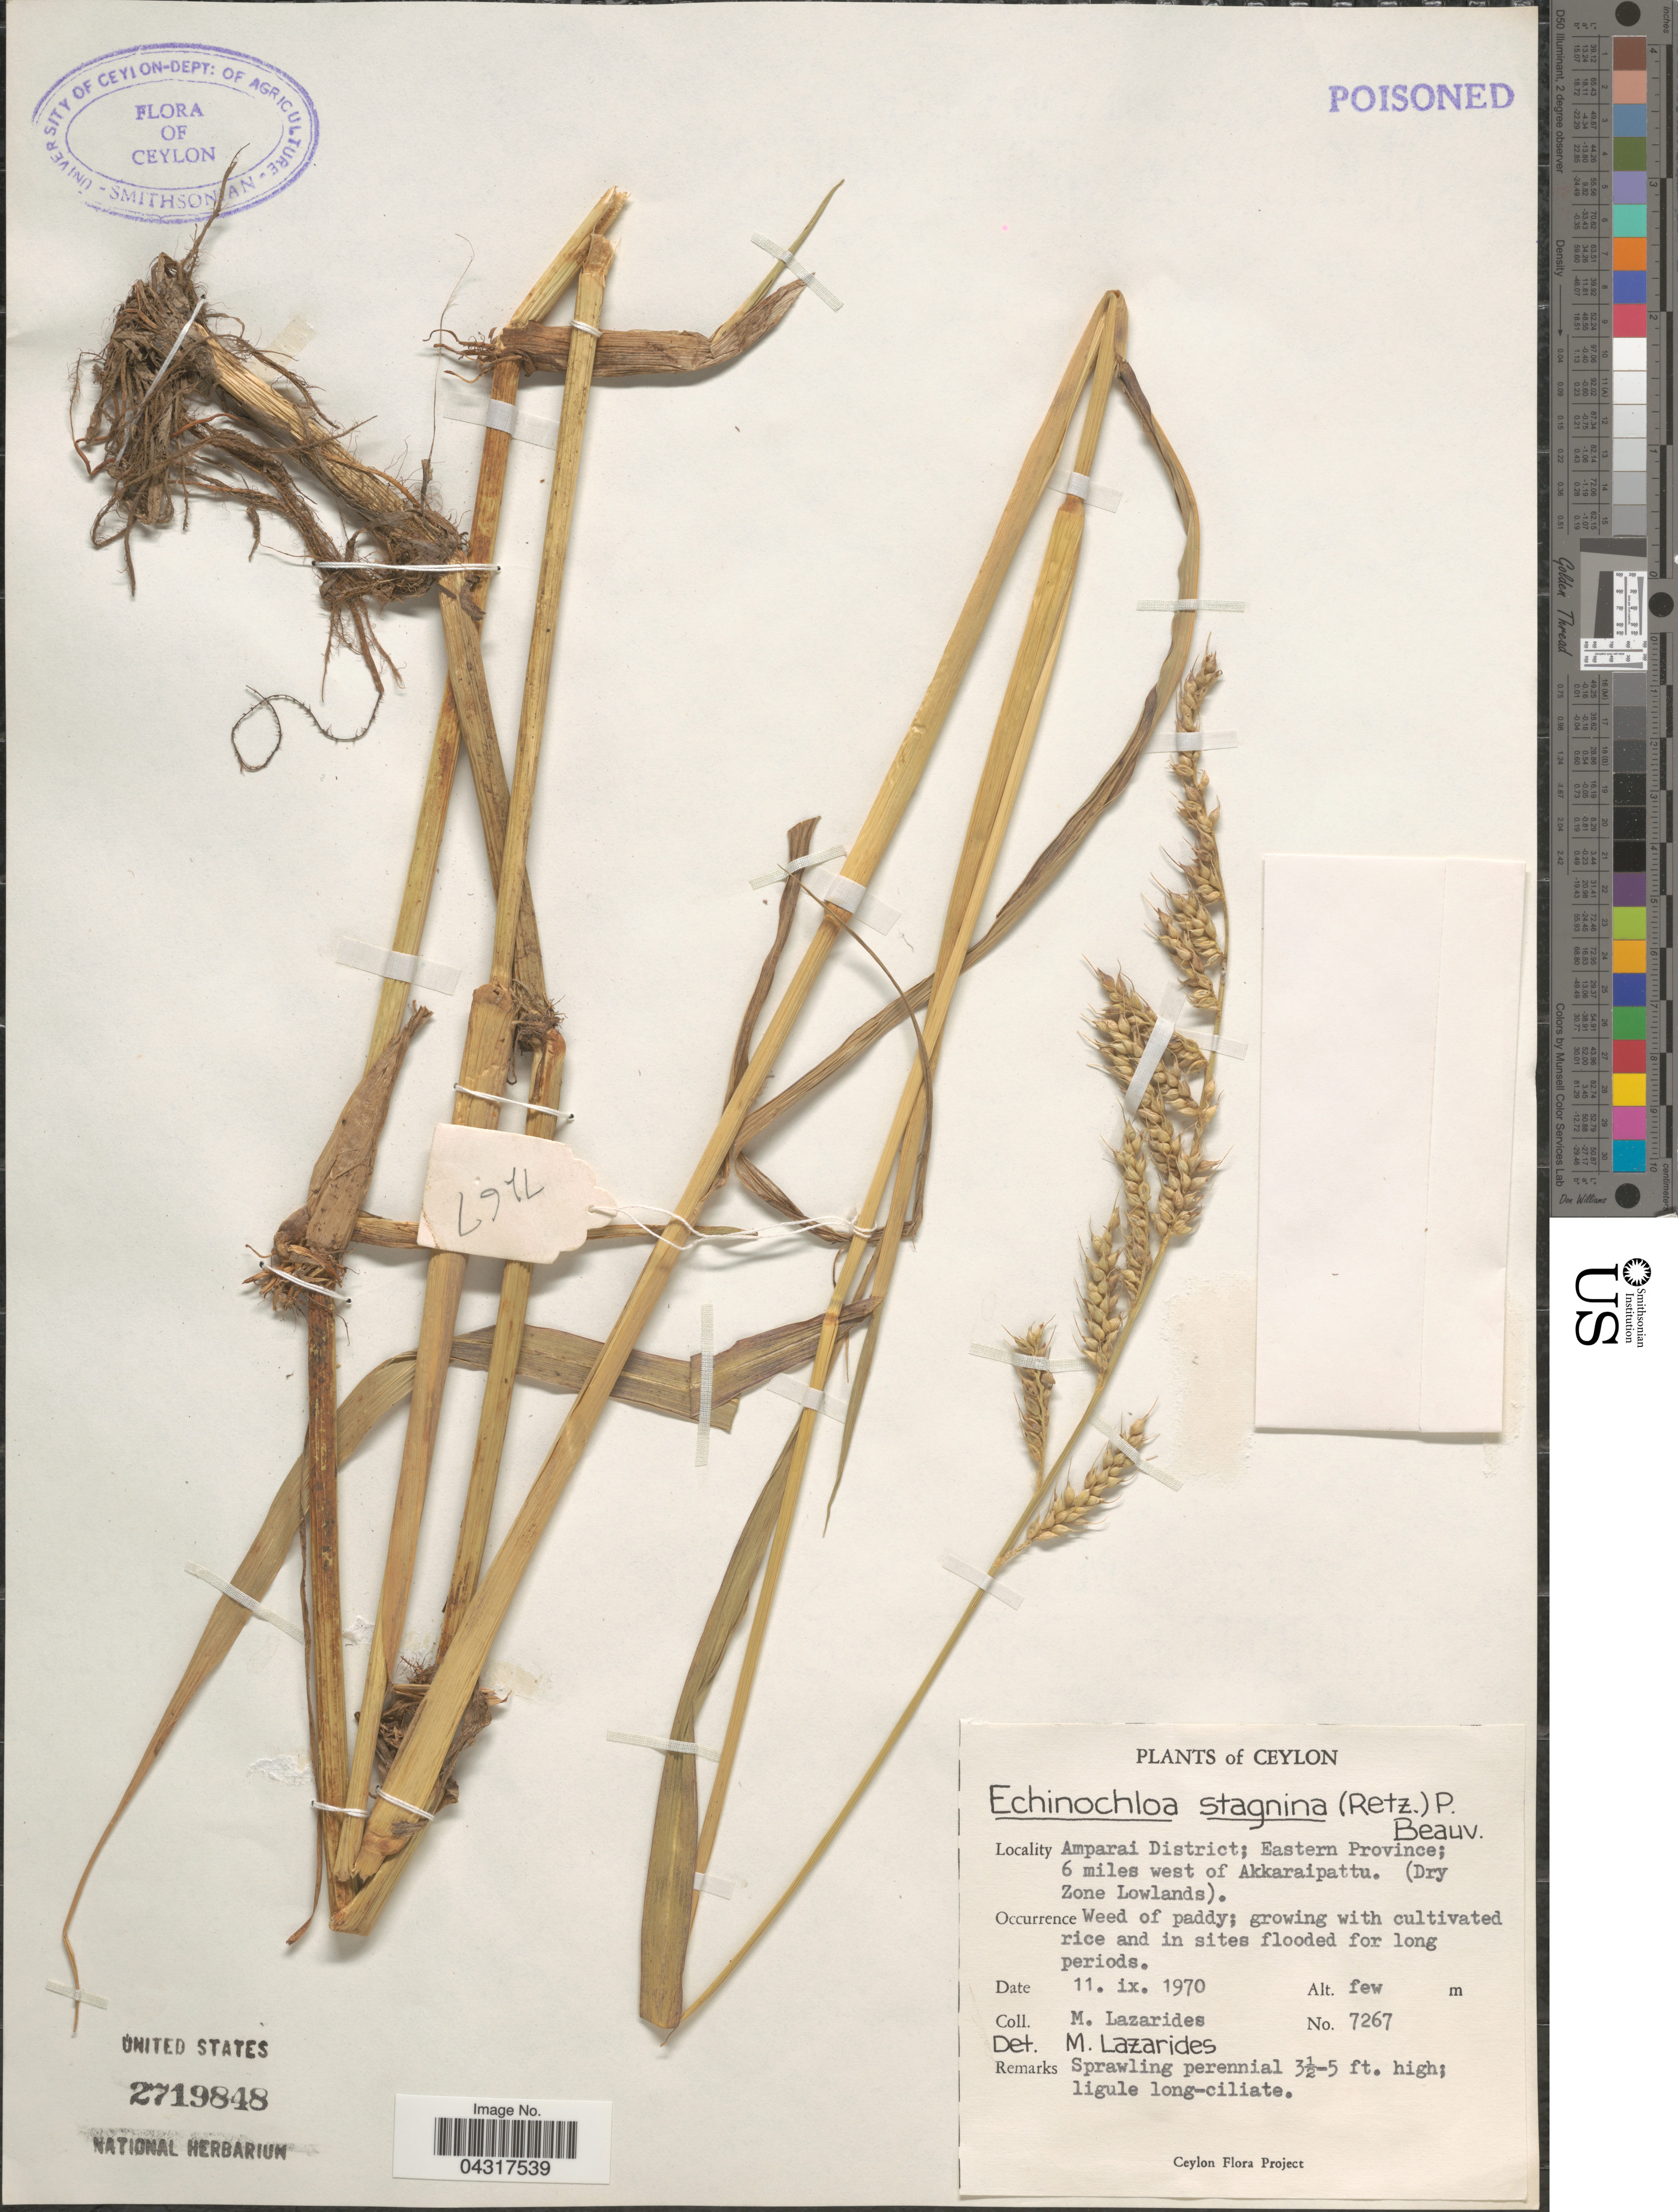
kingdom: Plantae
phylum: Tracheophyta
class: Liliopsida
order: Poales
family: Poaceae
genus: Echinochloa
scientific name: Echinochloa stagnina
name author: (Retz.) P. Beauv.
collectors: M. Lazarides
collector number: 7267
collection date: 1970-09-11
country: Sri Lanka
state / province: Eastern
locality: Ceylon. Amparai District; 6 miles west of Akkaraipatty. (Dry Zone Lowlands).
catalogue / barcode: US 2719848